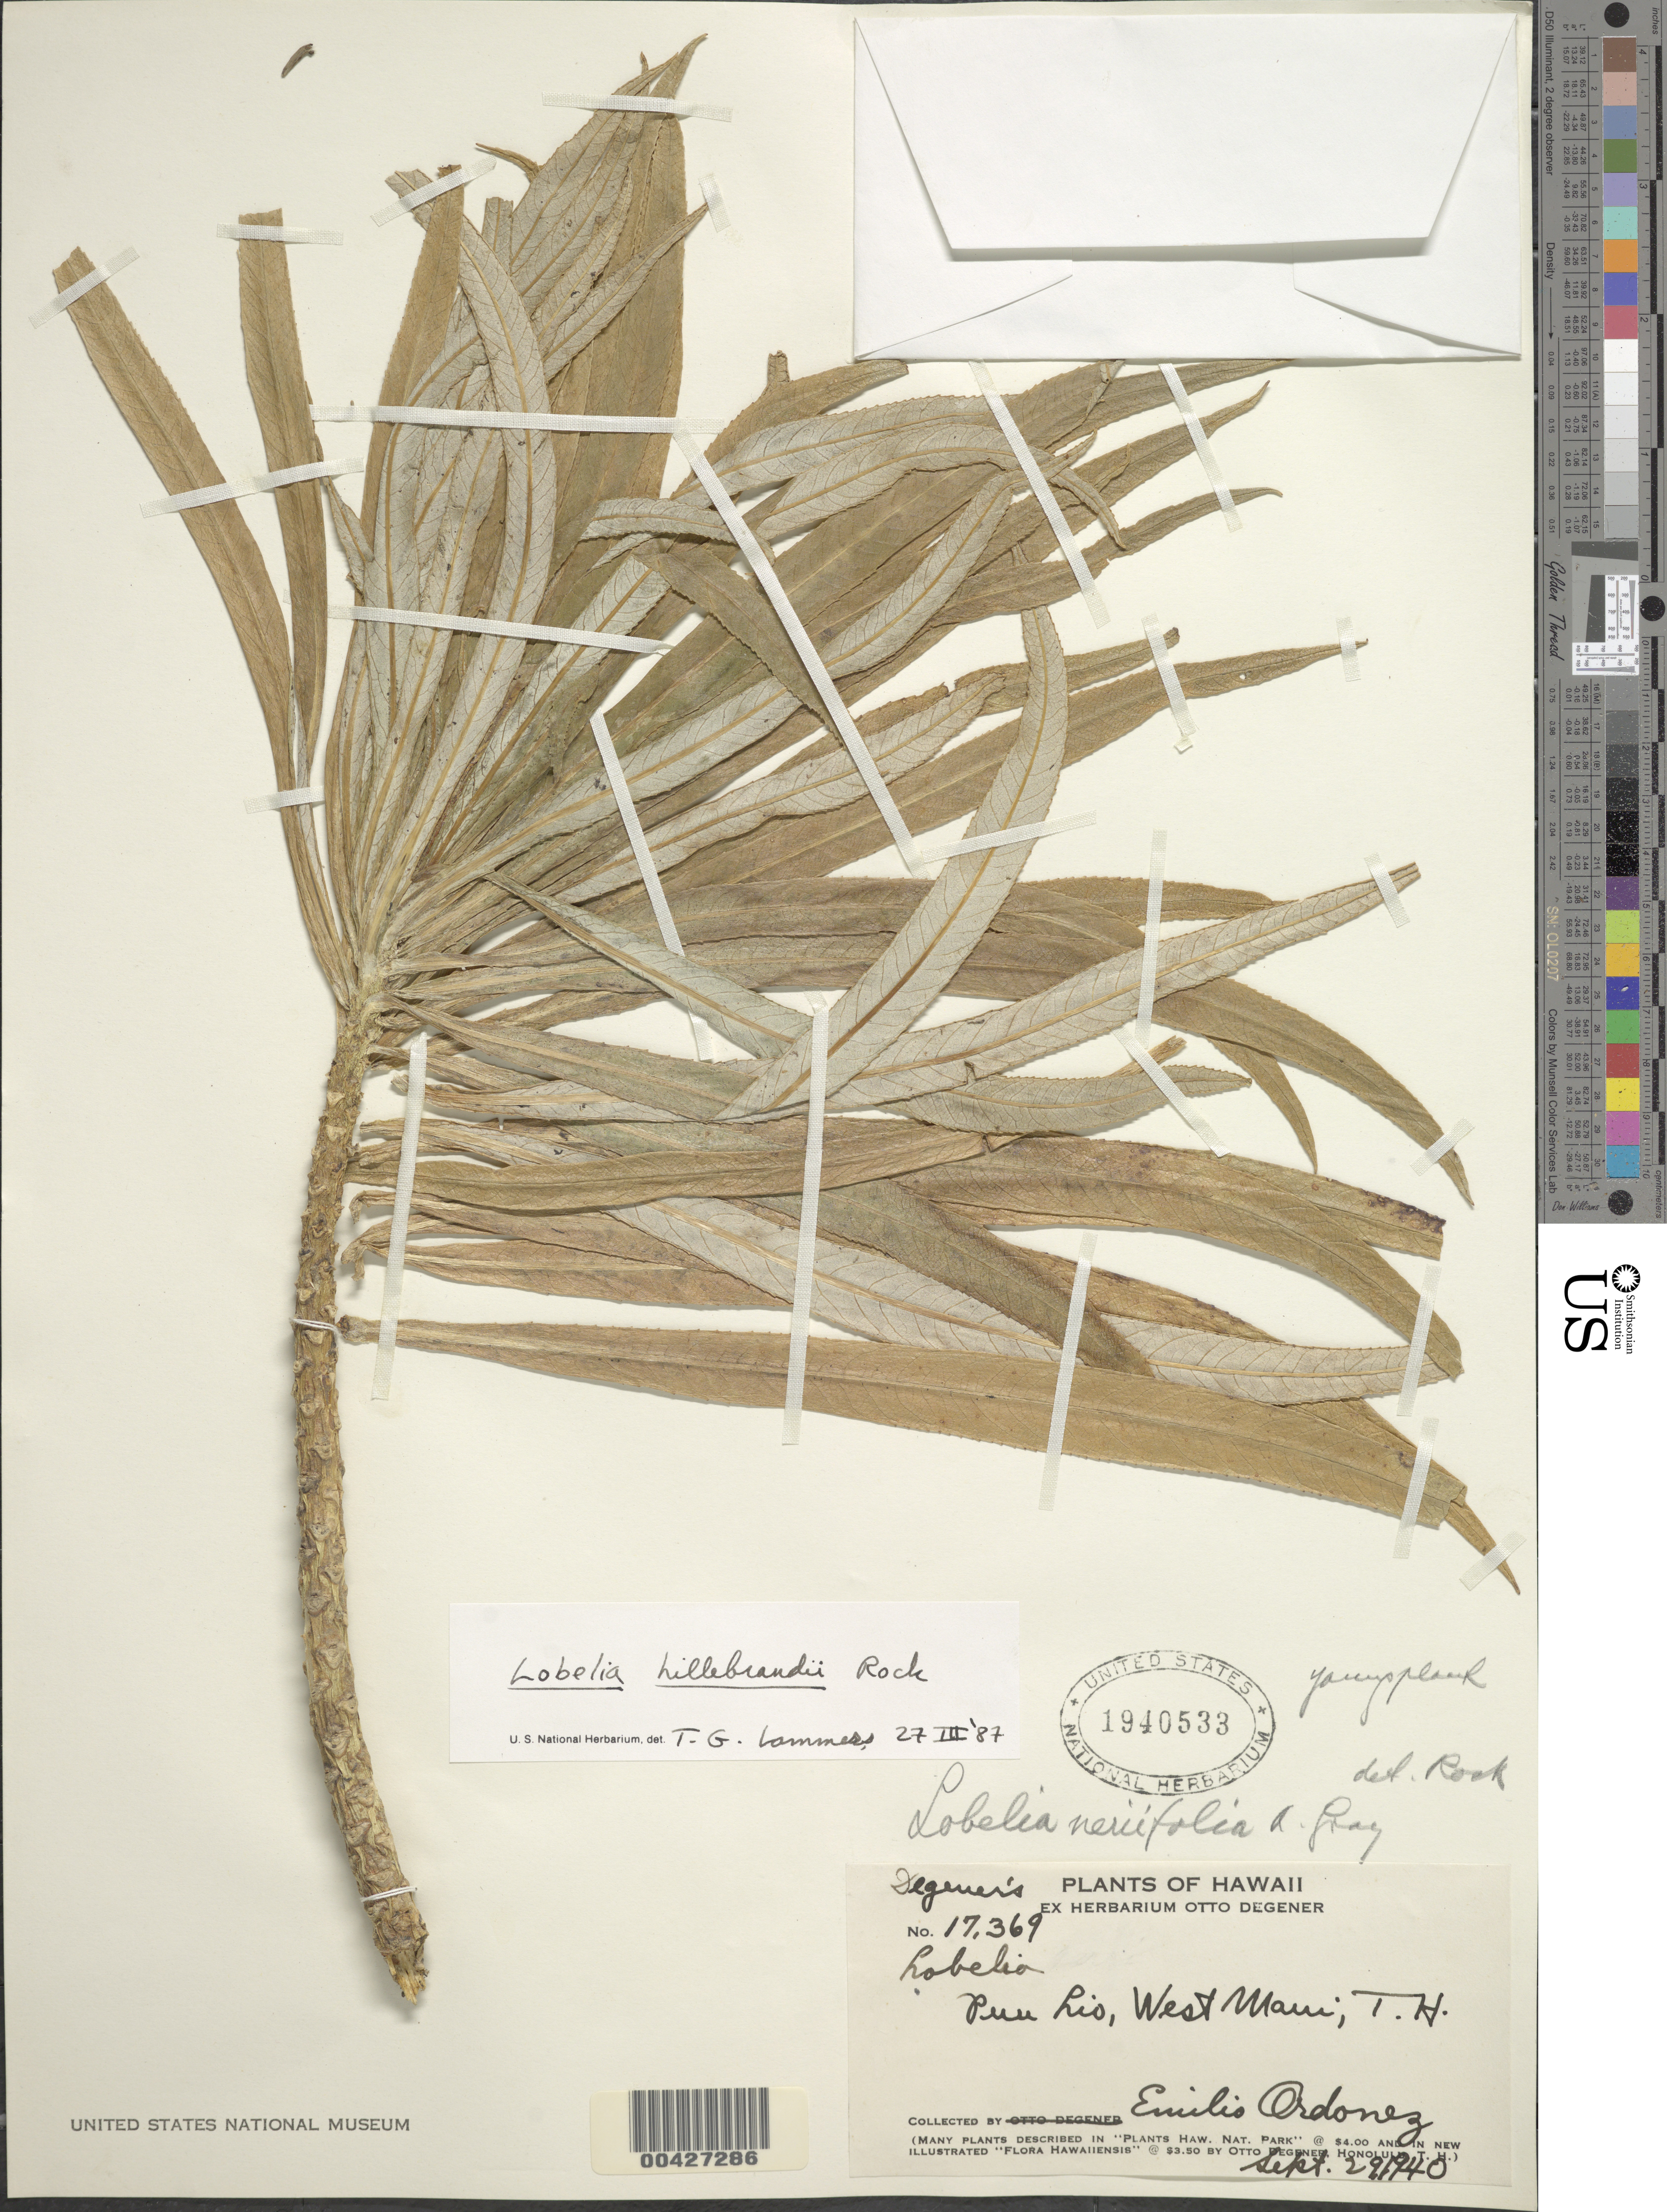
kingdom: Plantae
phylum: Tracheophyta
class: Magnoliopsida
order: Asterales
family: Campanulaceae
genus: Lobelia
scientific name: Lobelia hillebrandii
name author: Rock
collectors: E. Ordonez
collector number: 17369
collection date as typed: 29 Sep 1940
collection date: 1940-09-29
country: United States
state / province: Hawaii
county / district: Maui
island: Maui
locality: Puu Lio, West Maui.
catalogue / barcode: US 1940533